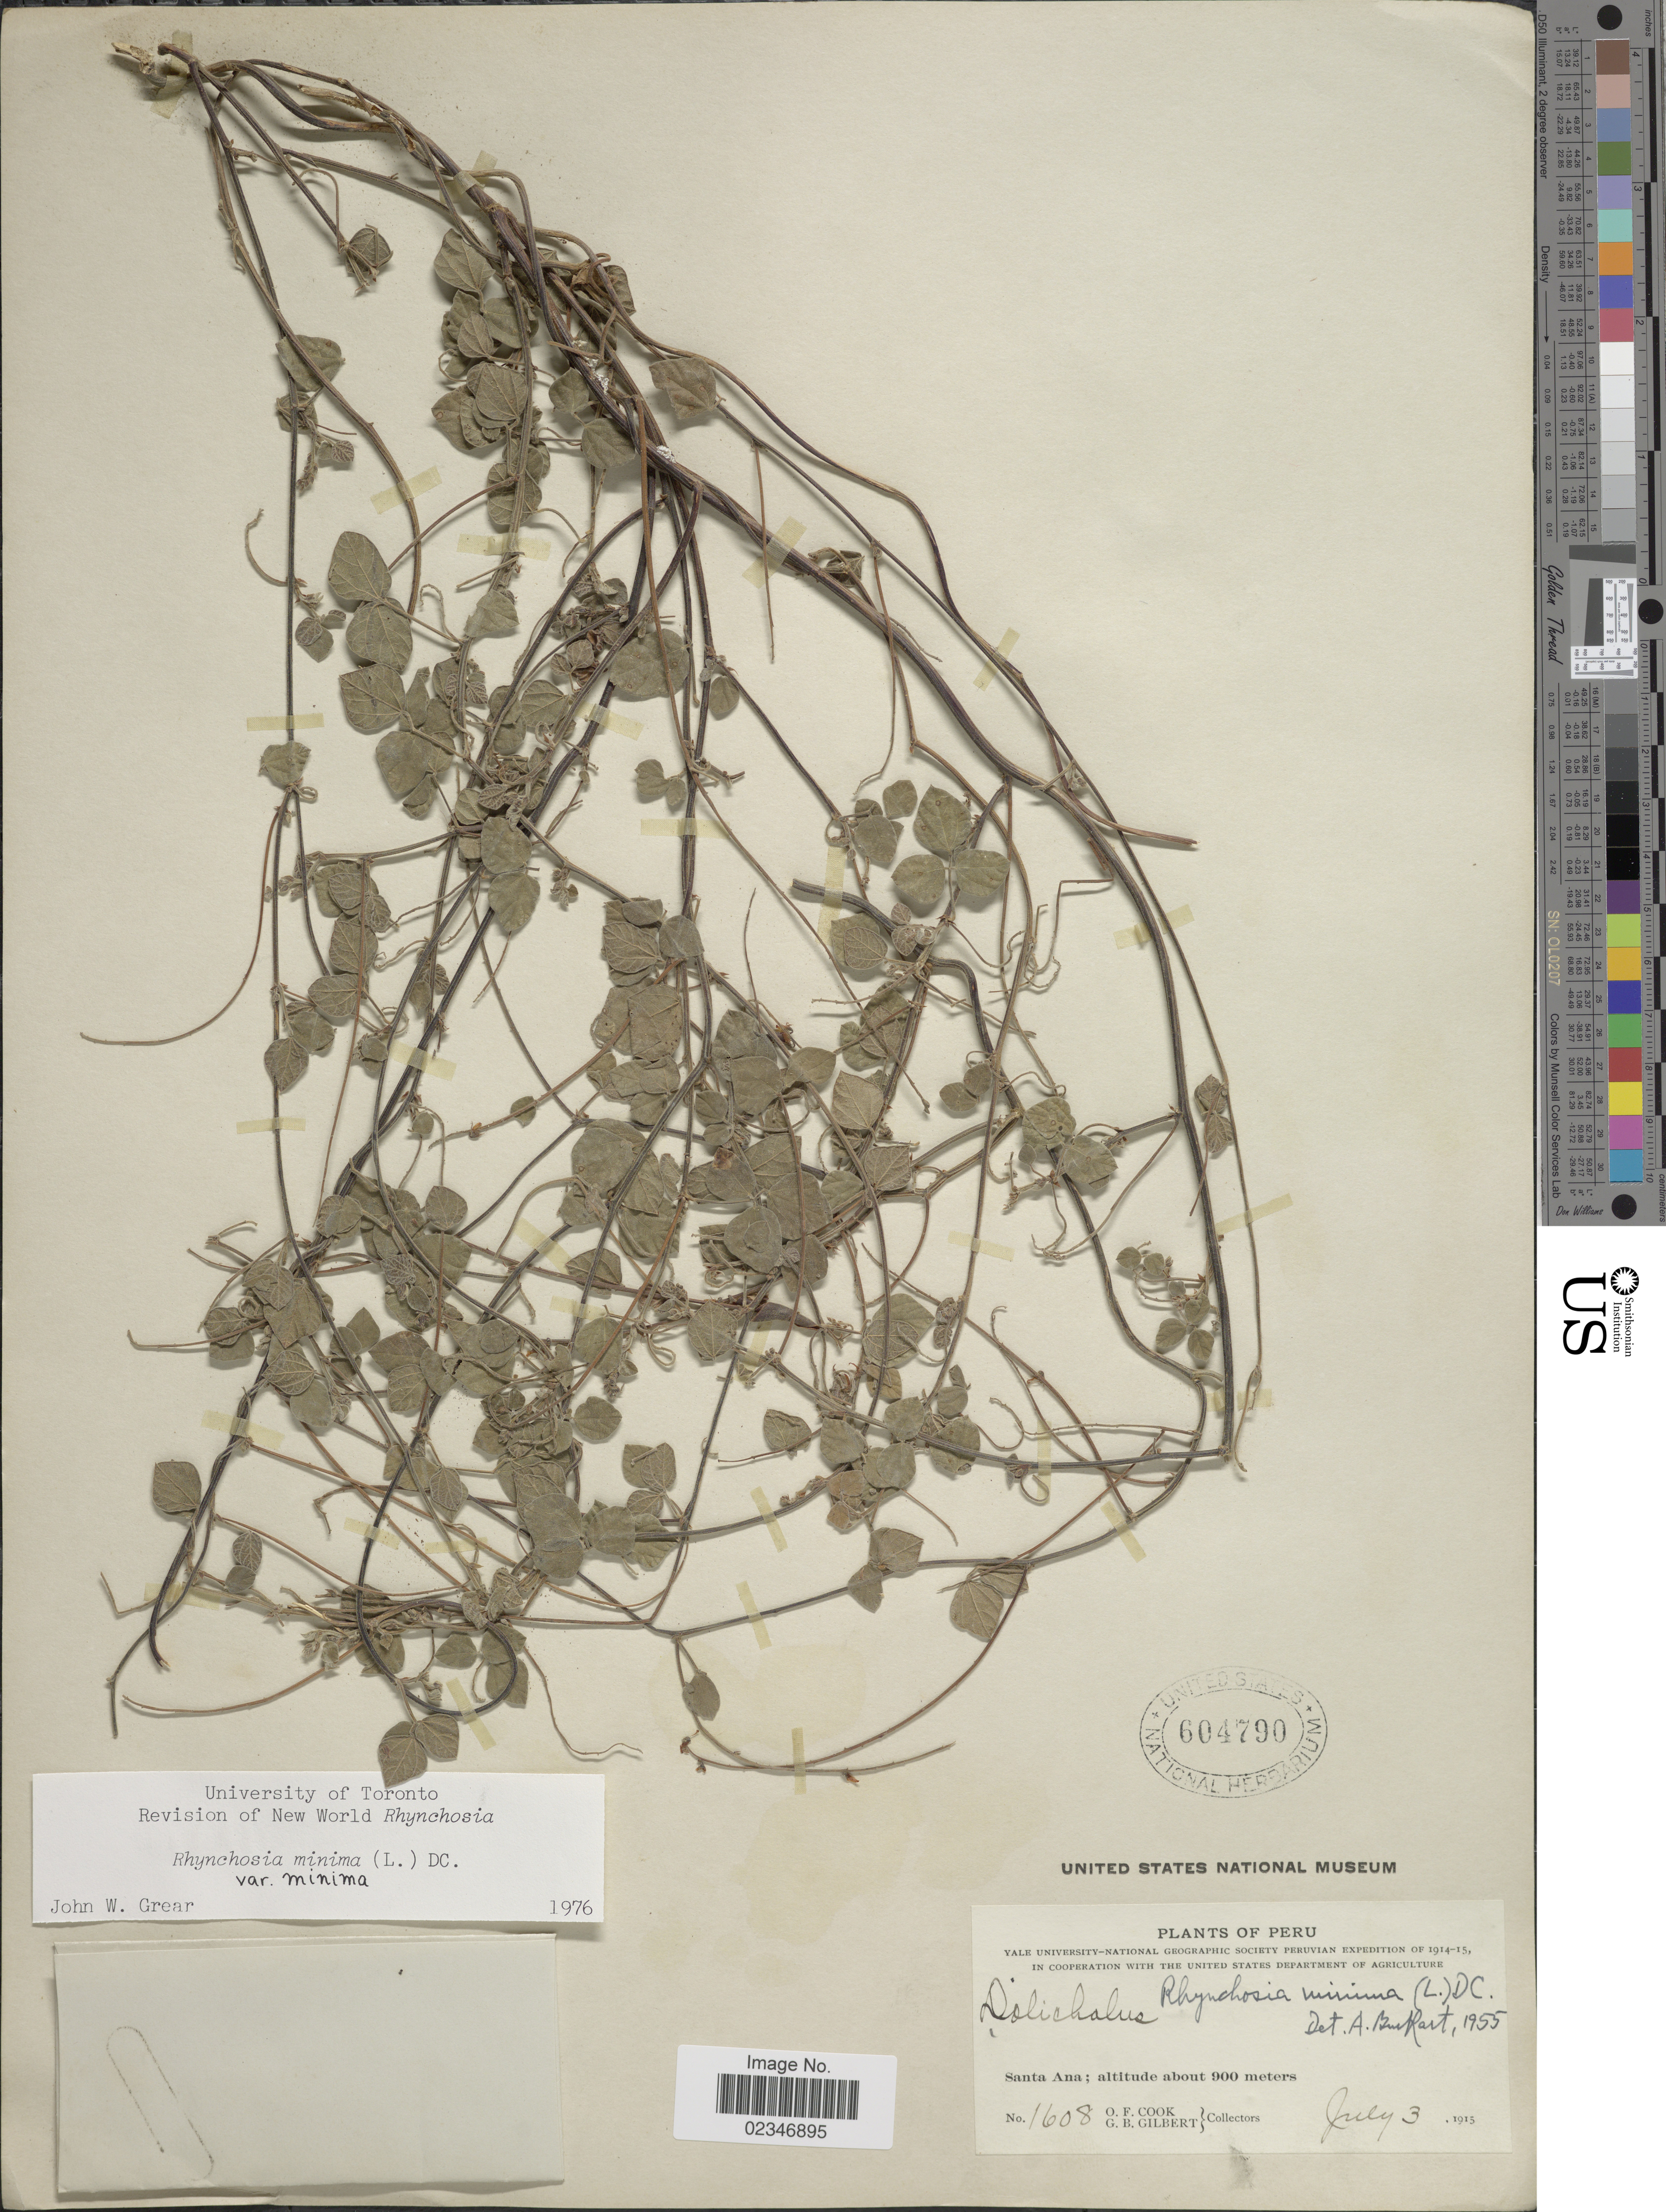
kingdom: Plantae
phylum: Tracheophyta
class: Magnoliopsida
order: Fabales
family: Fabaceae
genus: Rhynchosia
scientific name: Rhynchosia minima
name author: (L.) DC.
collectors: O. F. Cook & G. B. Gilbert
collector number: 1608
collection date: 1915-07-03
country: Peru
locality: Santa Ana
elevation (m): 900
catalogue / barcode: US 604790